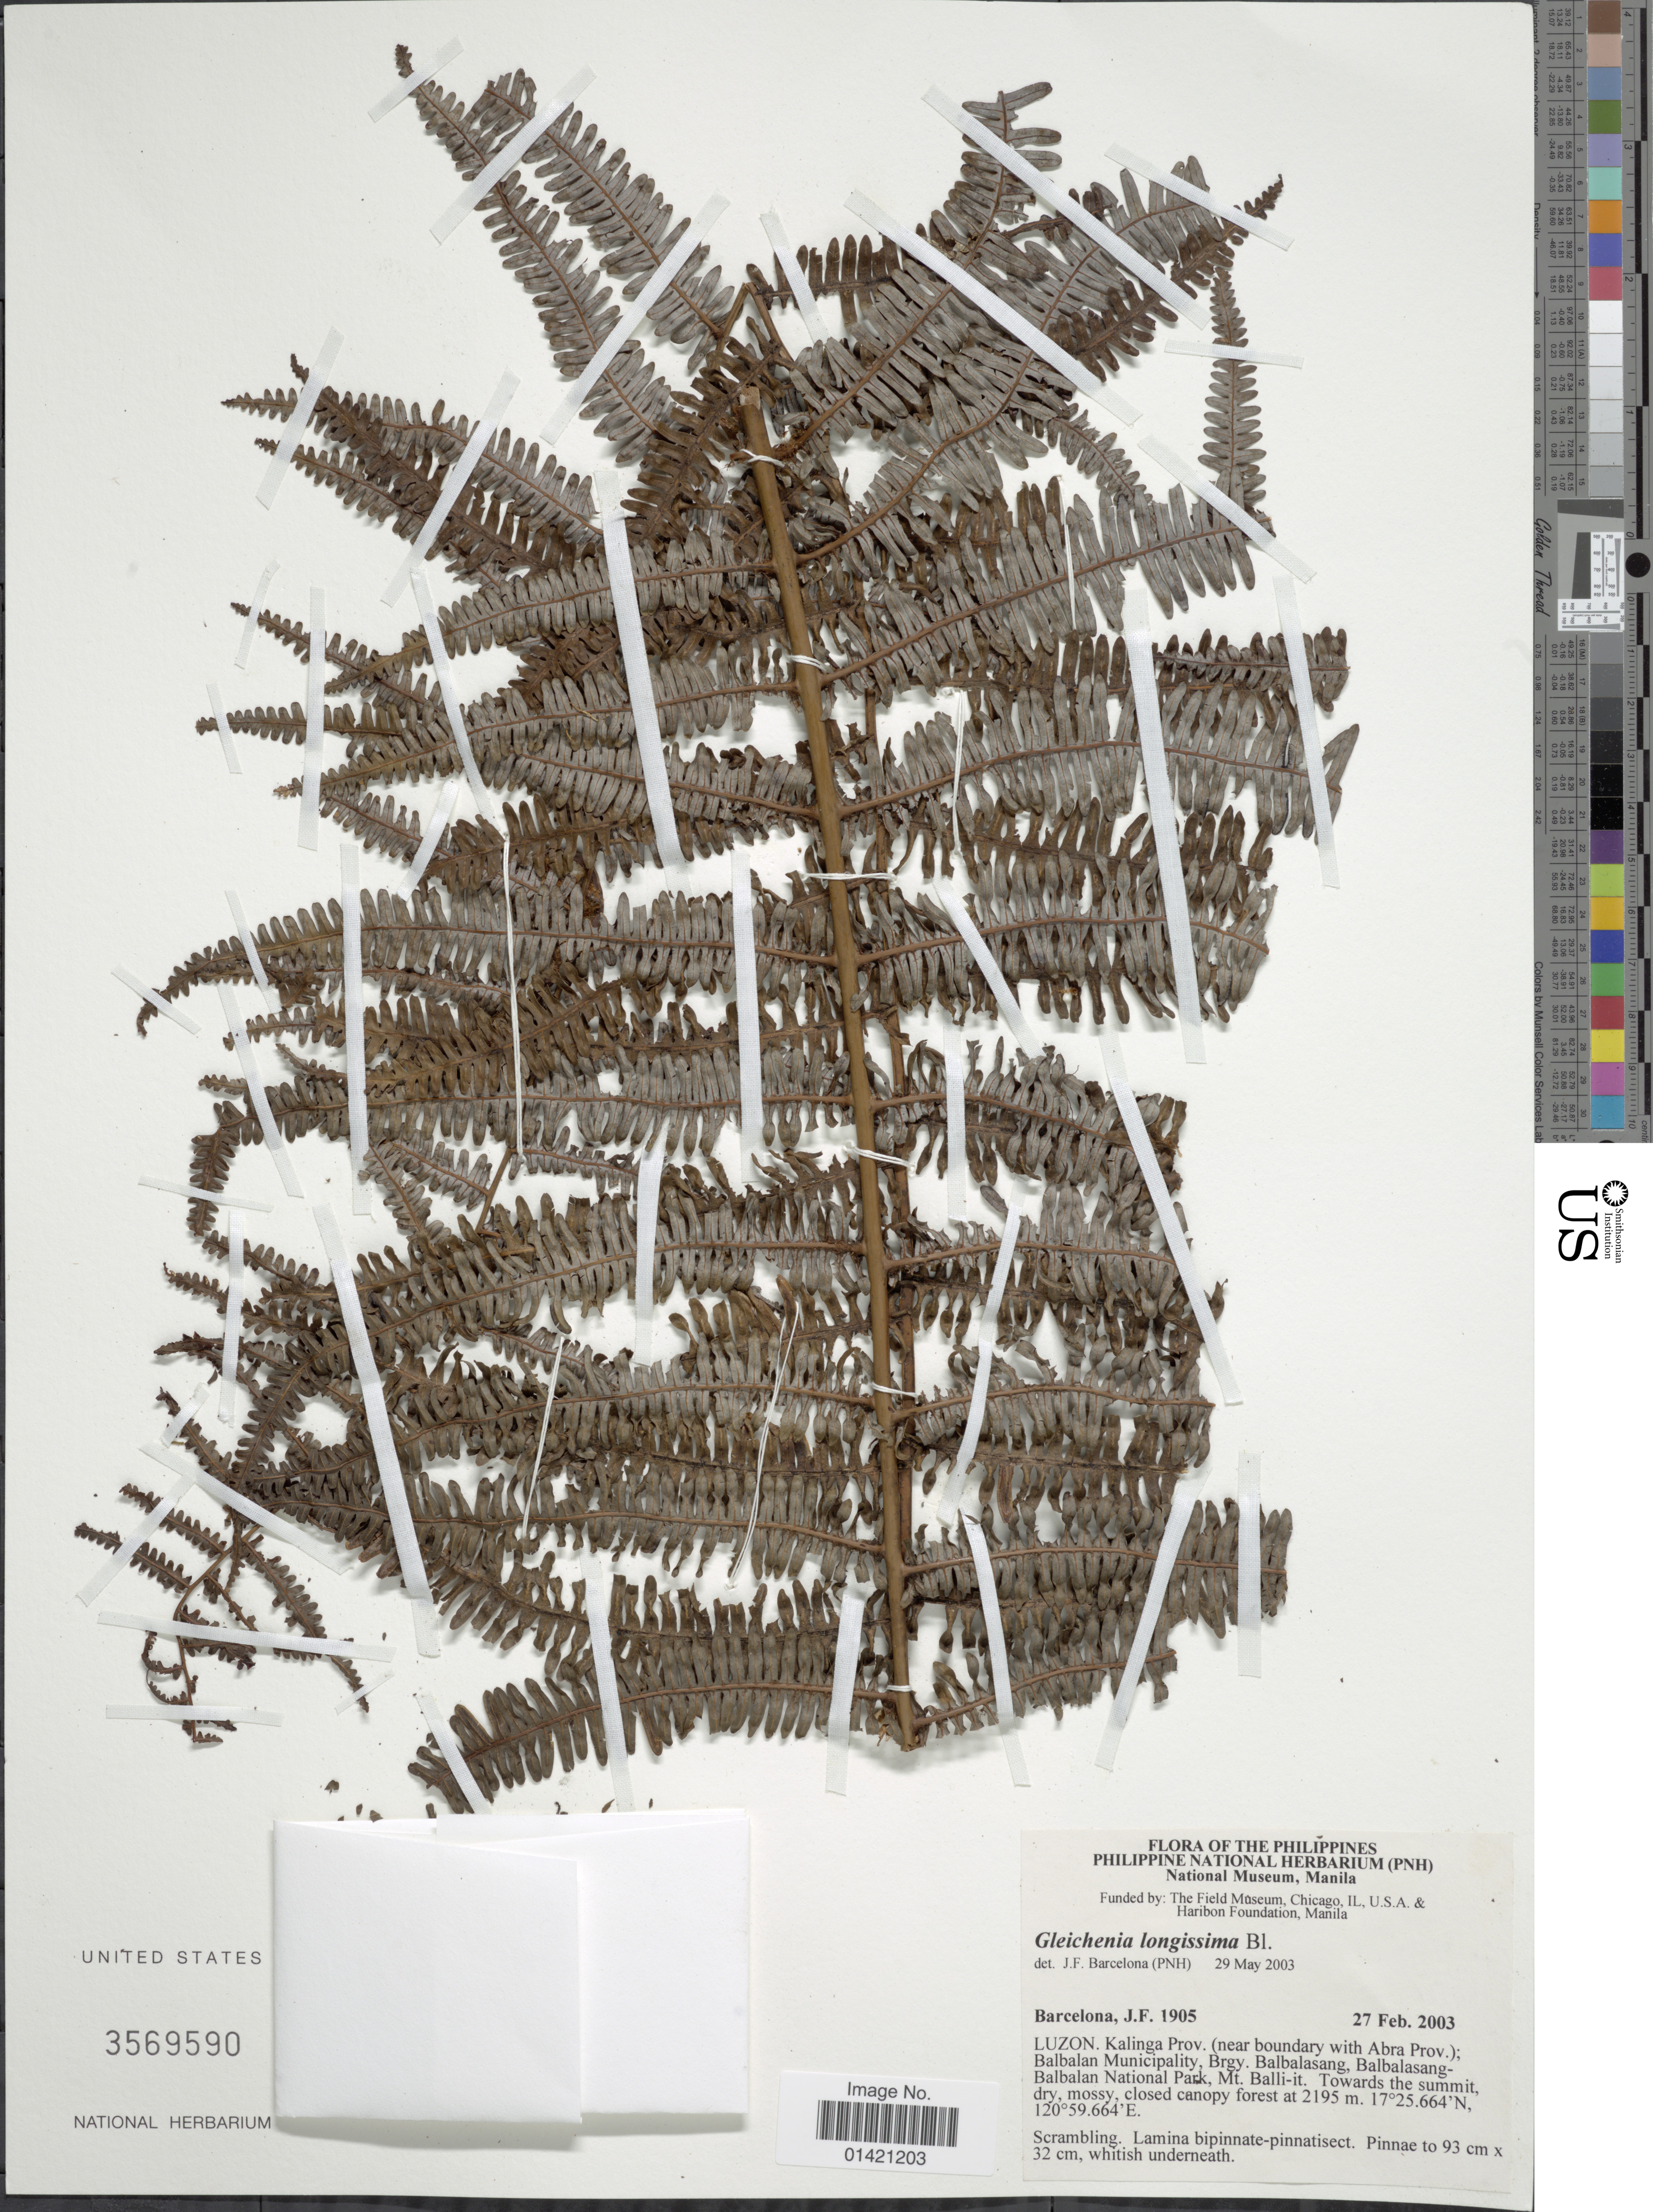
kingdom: Plantae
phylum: Tracheophyta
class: Polypodiopsida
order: Gleicheniales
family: Gleicheniaceae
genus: Diplopterygium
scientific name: Diplopterygium longissimum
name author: (Blume) Nakai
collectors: J. F. Barcelona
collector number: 1905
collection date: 2003-02-27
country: Philippines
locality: Kalinga Prov. (near boundary with Abra prov.); Balbalan Municipality, Brgy. Balbalasang, Balbalasang-Balbalan National Park, Mt. Balli-it. Towards the summit.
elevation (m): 2195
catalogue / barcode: US 3569590